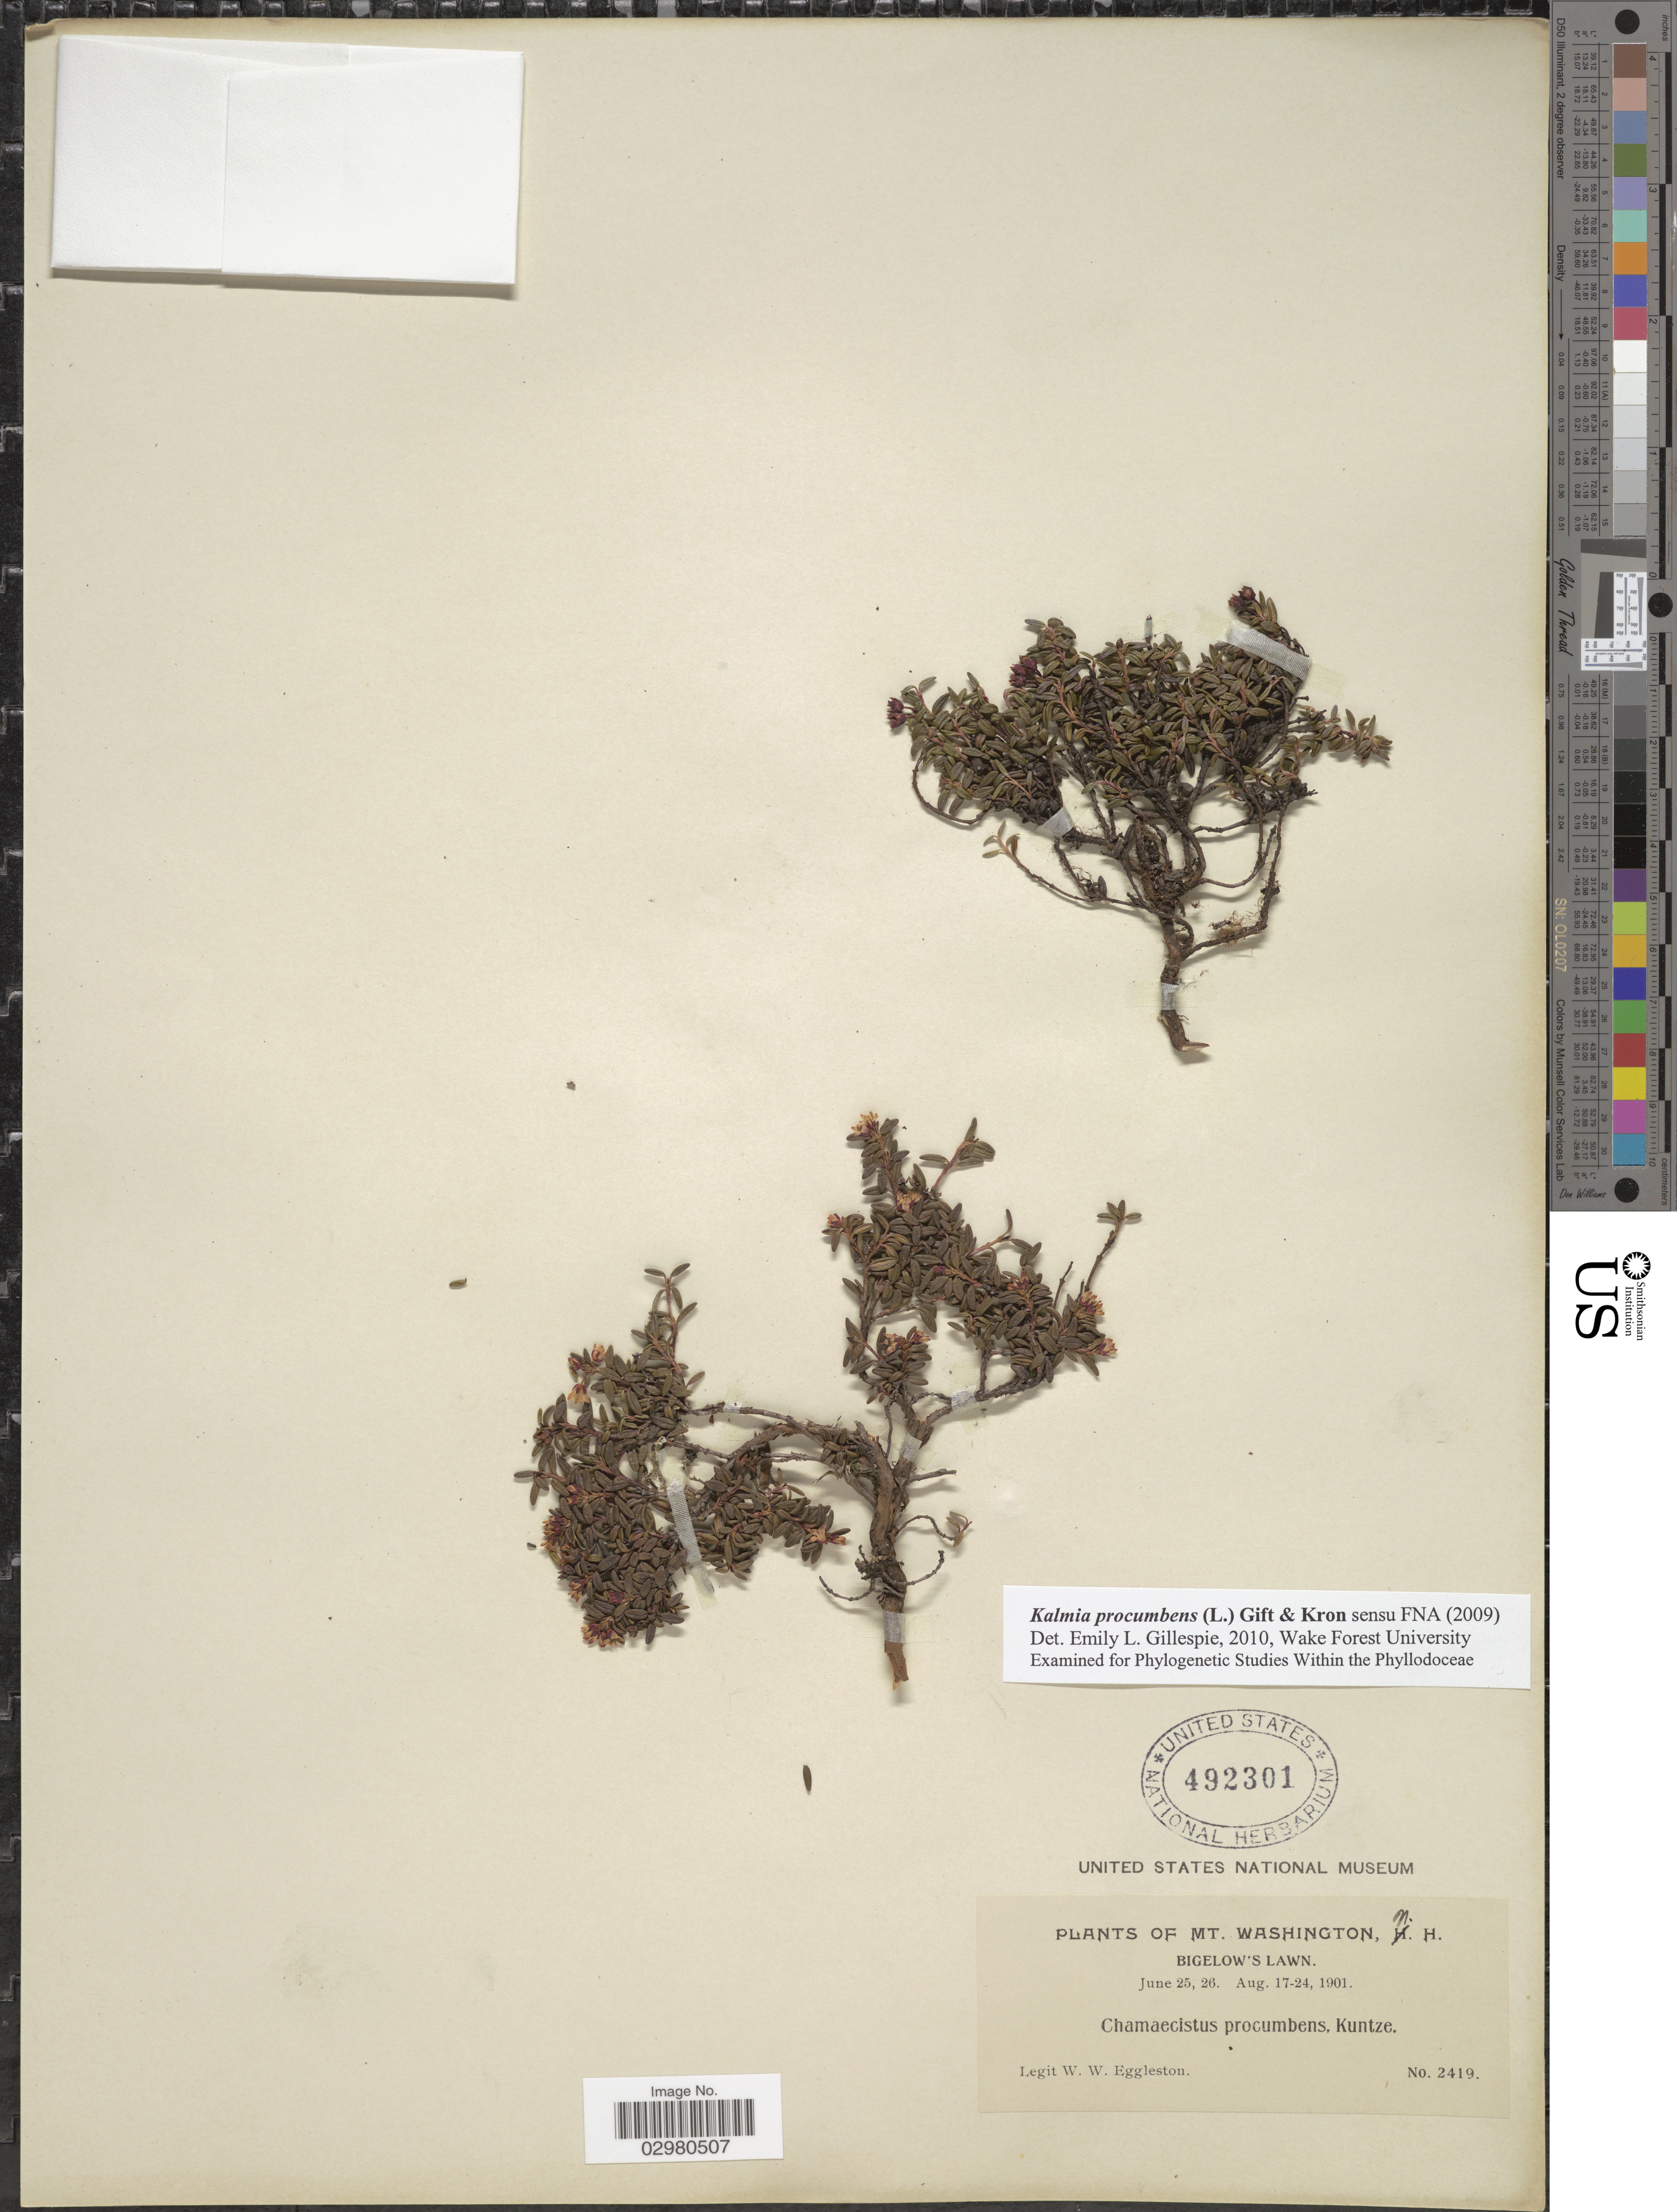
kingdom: Plantae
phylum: Tracheophyta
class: Magnoliopsida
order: Ericales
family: Ericaceae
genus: Loiseleuria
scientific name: Loiseleuria procumbens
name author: (L.) Desv.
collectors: W. W. Eggleston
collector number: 2419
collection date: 1901-06-25/1901-08-24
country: United States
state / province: New Hampshire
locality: Mt. Washington, N. H. Bigelow's Lawn.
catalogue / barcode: US 492301